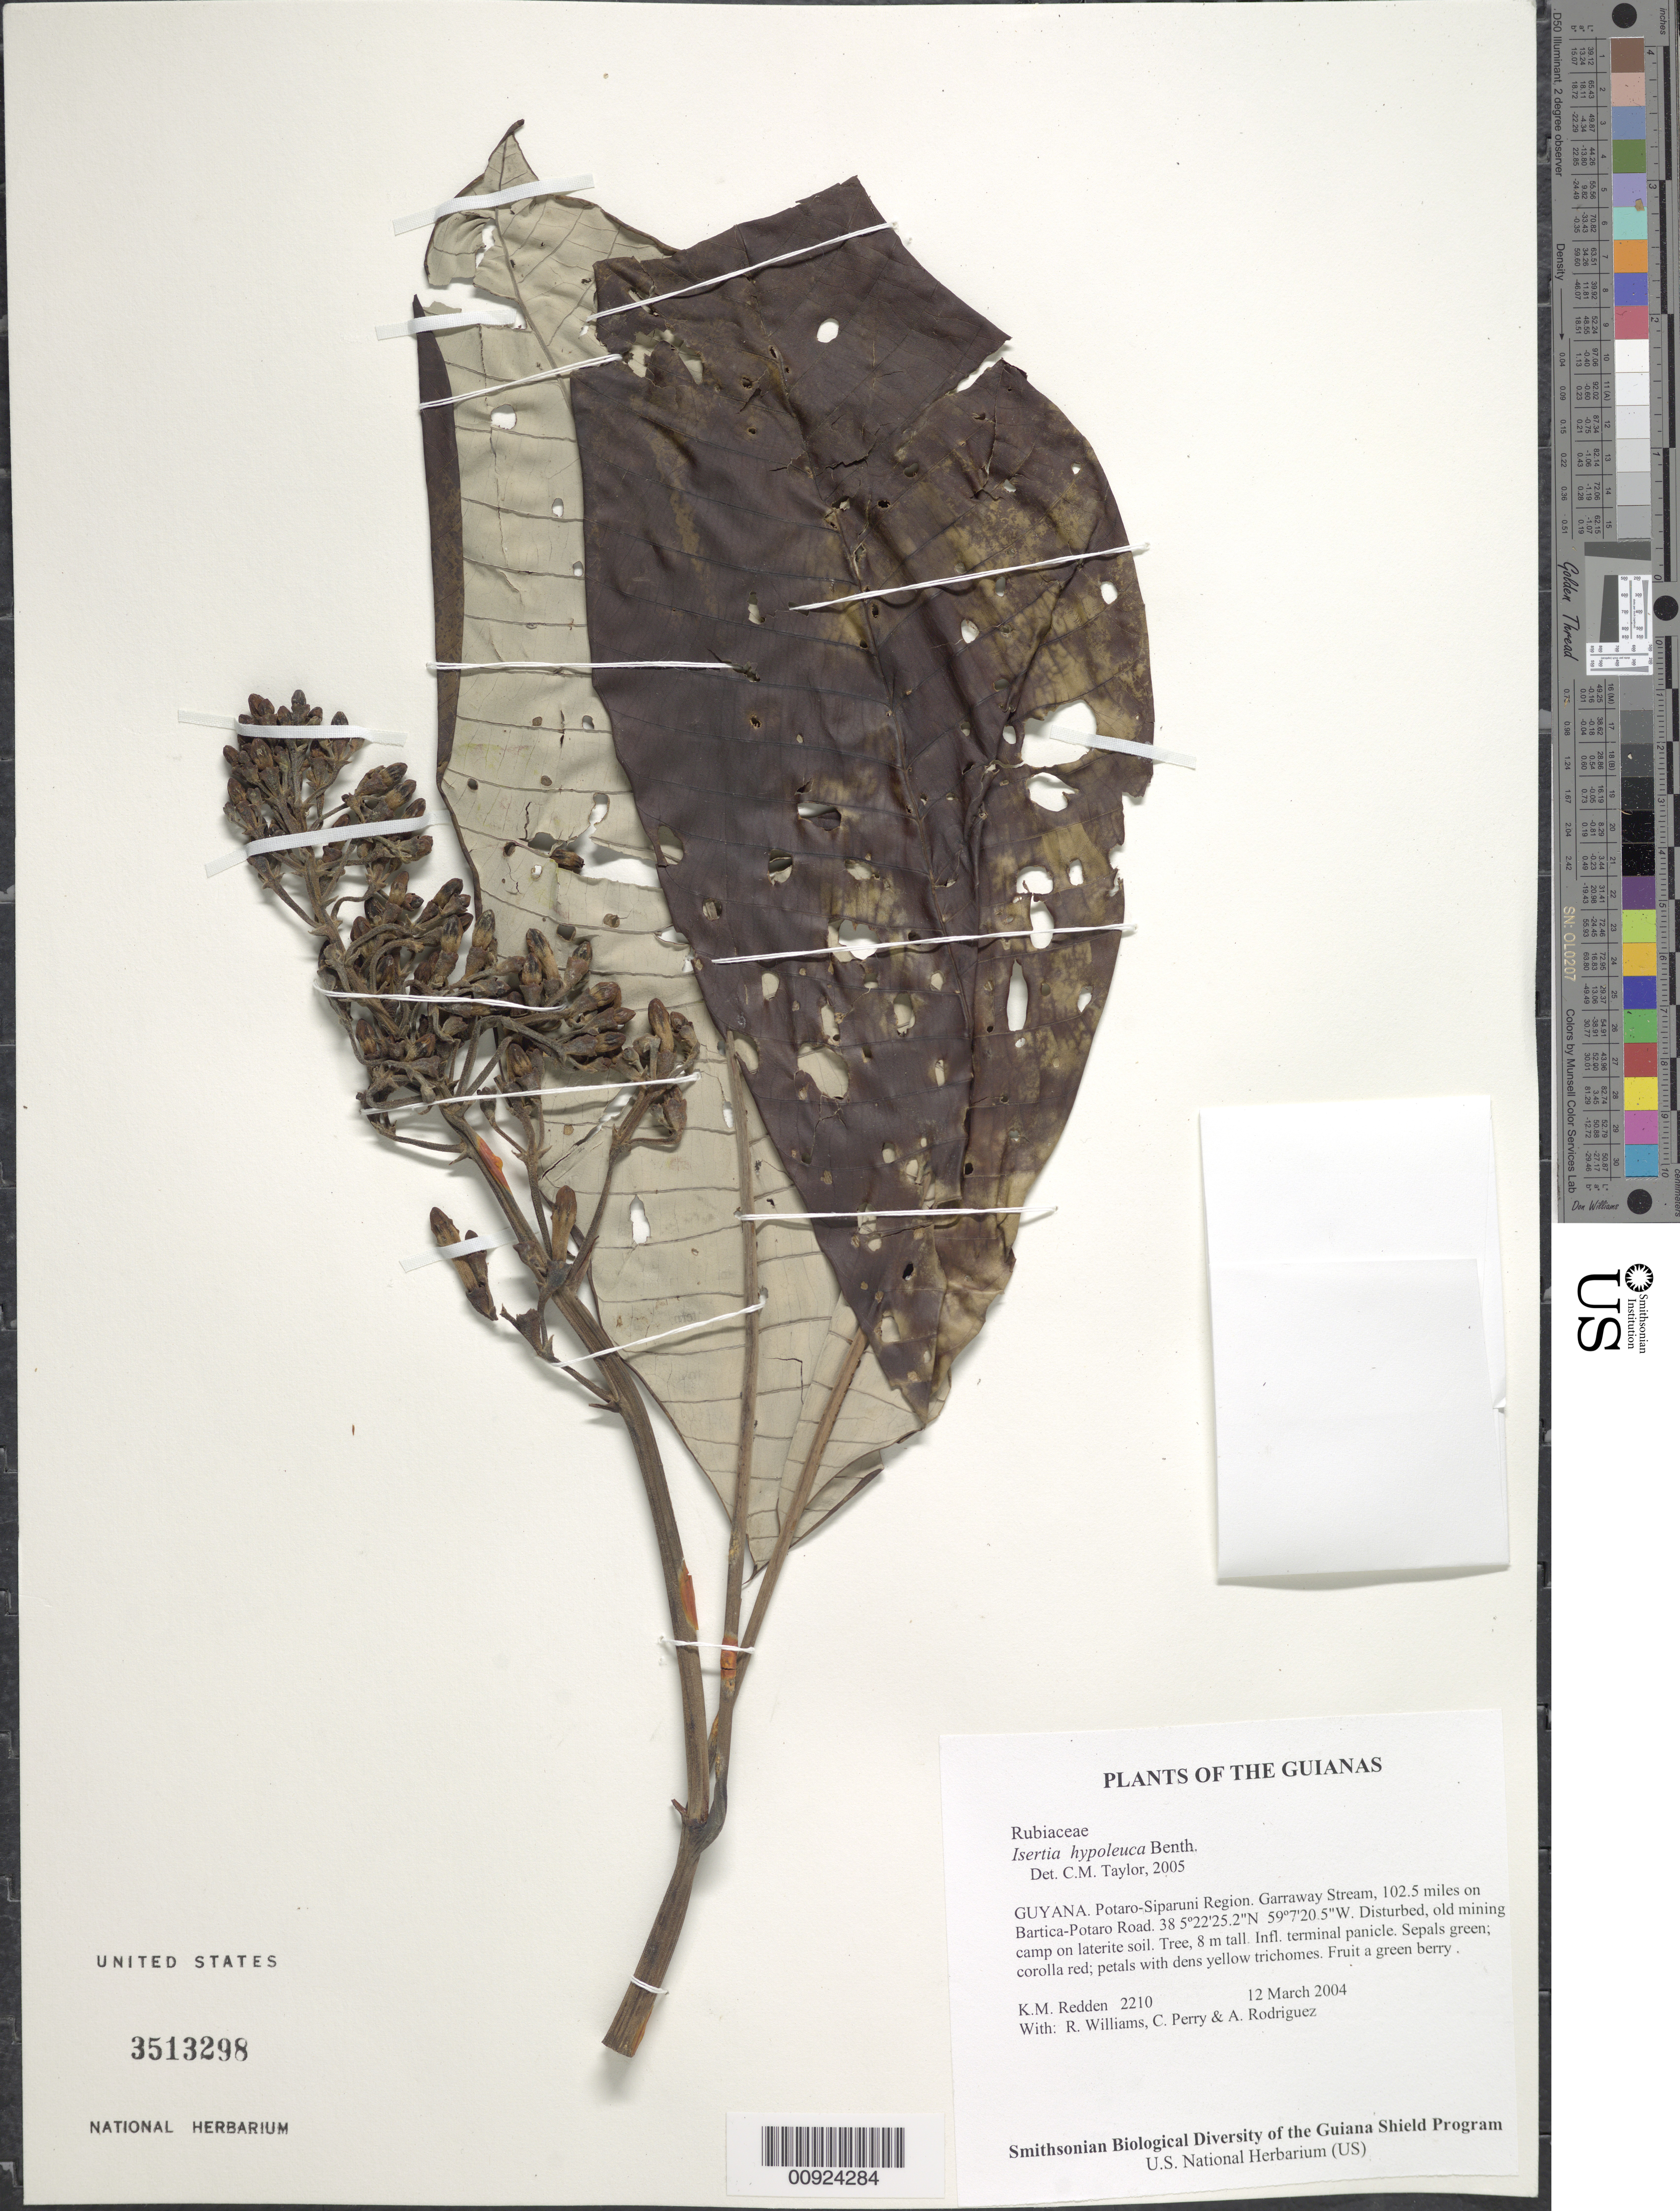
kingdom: Plantae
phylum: Tracheophyta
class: Magnoliopsida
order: Gentianales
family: Rubiaceae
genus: Isertia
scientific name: Isertia hypoleuca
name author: Benth.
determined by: Taylor, Charlotte M.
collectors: K. M. Redden, R. Williams, C. Perry & A. Rodriguez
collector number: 2210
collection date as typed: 12 March 2004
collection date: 2004-03-12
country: Guyana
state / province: Potaro-Siparuni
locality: Garraway Stream, 102.5 miles on Bartica-Potaro Road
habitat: Disturbed, old mining camp on laterite soil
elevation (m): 38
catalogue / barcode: US 3513298